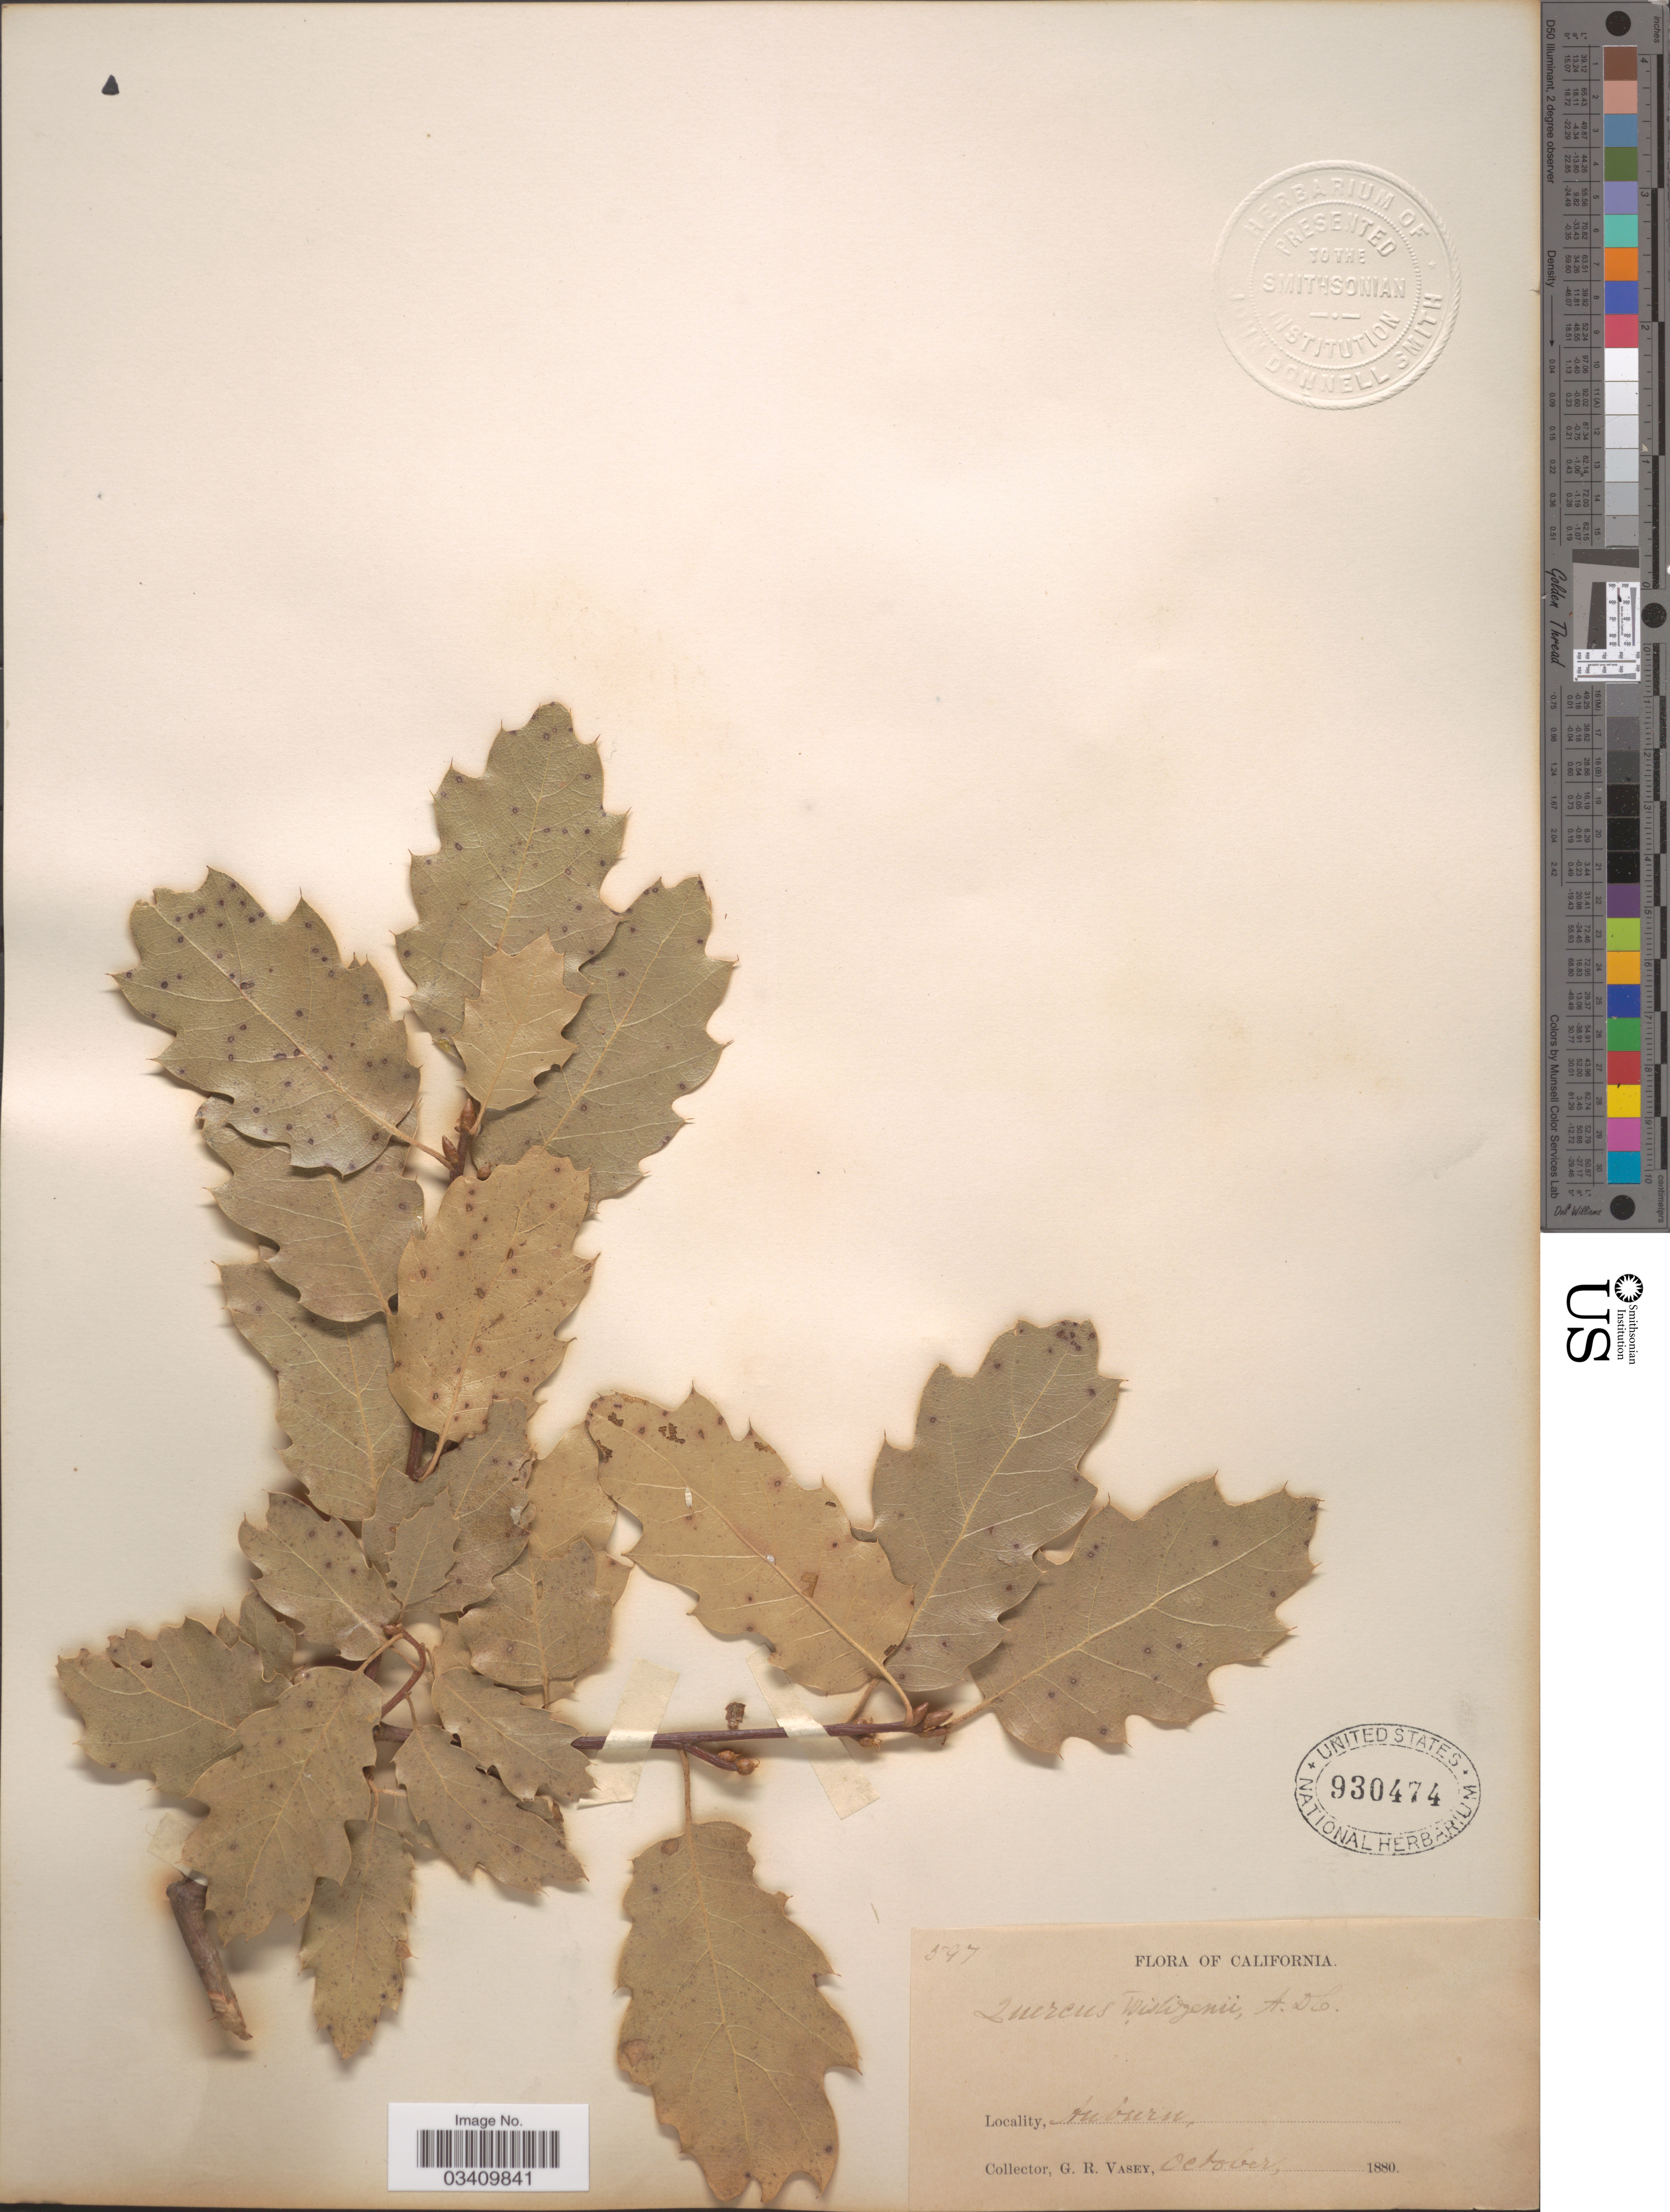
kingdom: Plantae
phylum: Tracheophyta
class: Magnoliopsida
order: Fagales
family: Fagaceae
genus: Quercus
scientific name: Quercus wislizeni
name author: A. DC.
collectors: G. R. Vasey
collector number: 597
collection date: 1880-10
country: United States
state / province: California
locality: Auburn.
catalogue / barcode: US 930474